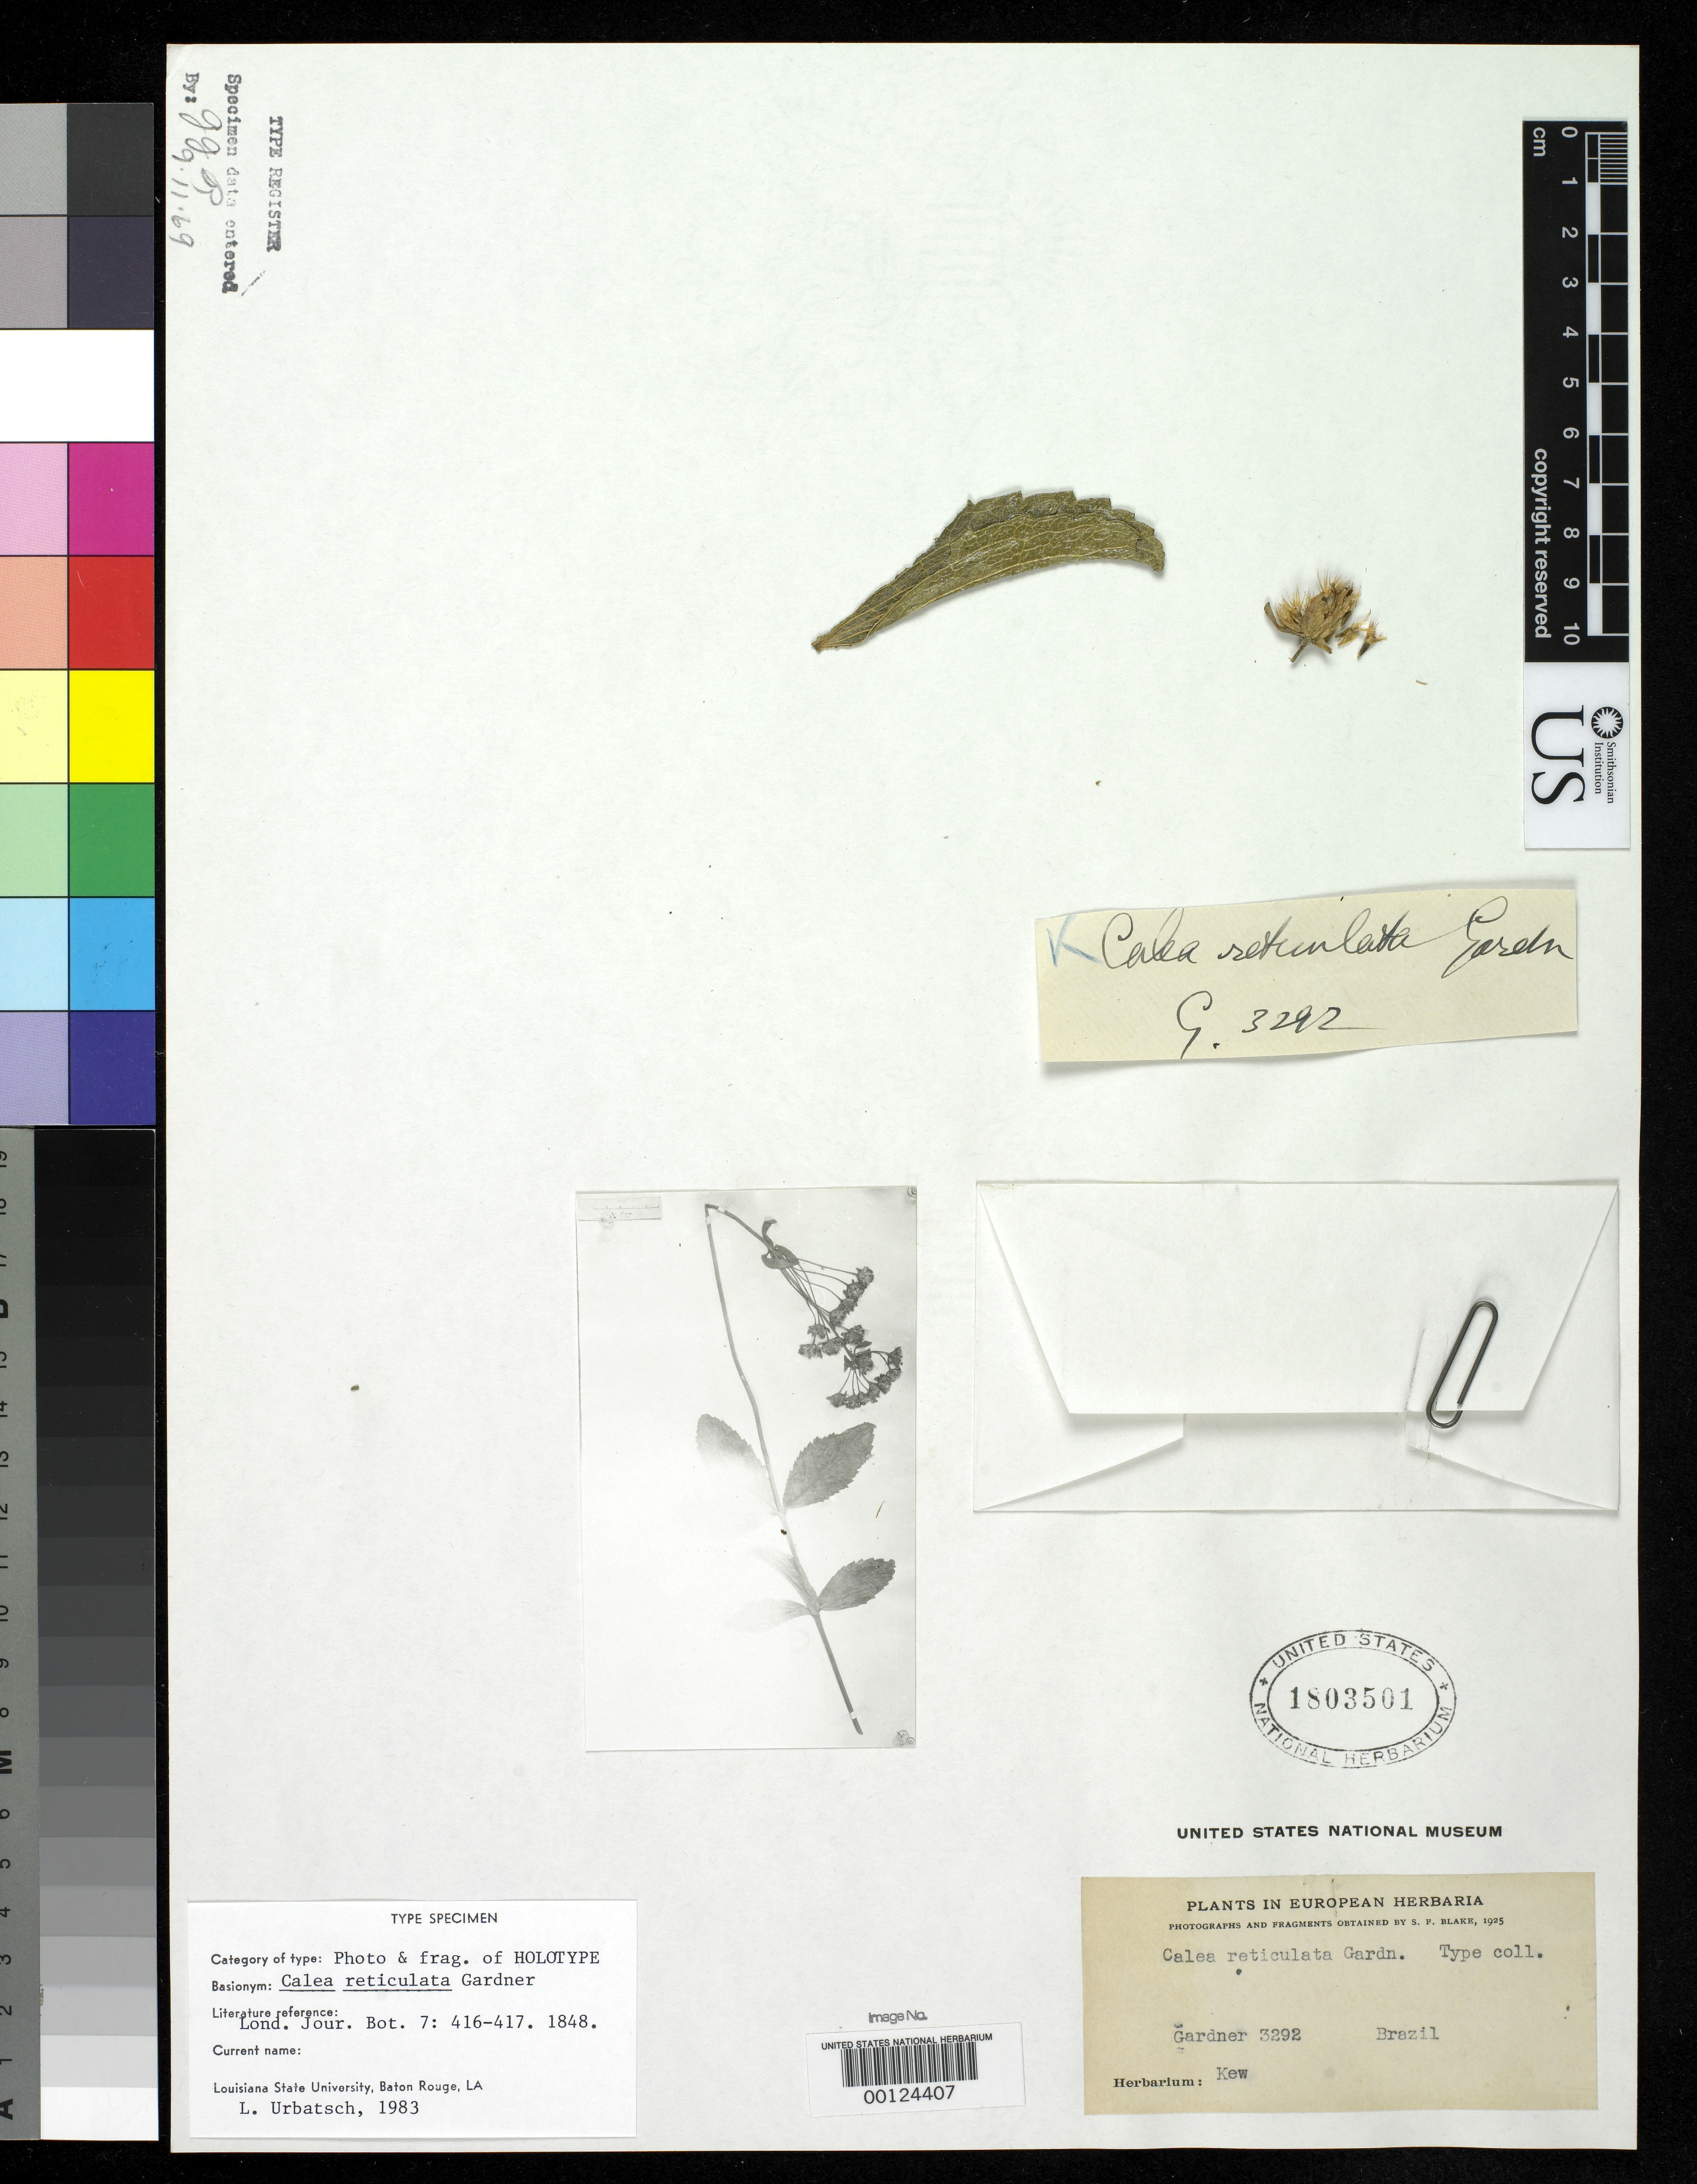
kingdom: Plantae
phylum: Tracheophyta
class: Magnoliopsida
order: Asterales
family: Asteraceae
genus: Calea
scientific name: Calea reticulata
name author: Gardner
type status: Type Fragment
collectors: G. Gardner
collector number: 3292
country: Brazil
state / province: Minas Gerais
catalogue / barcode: US 1803501